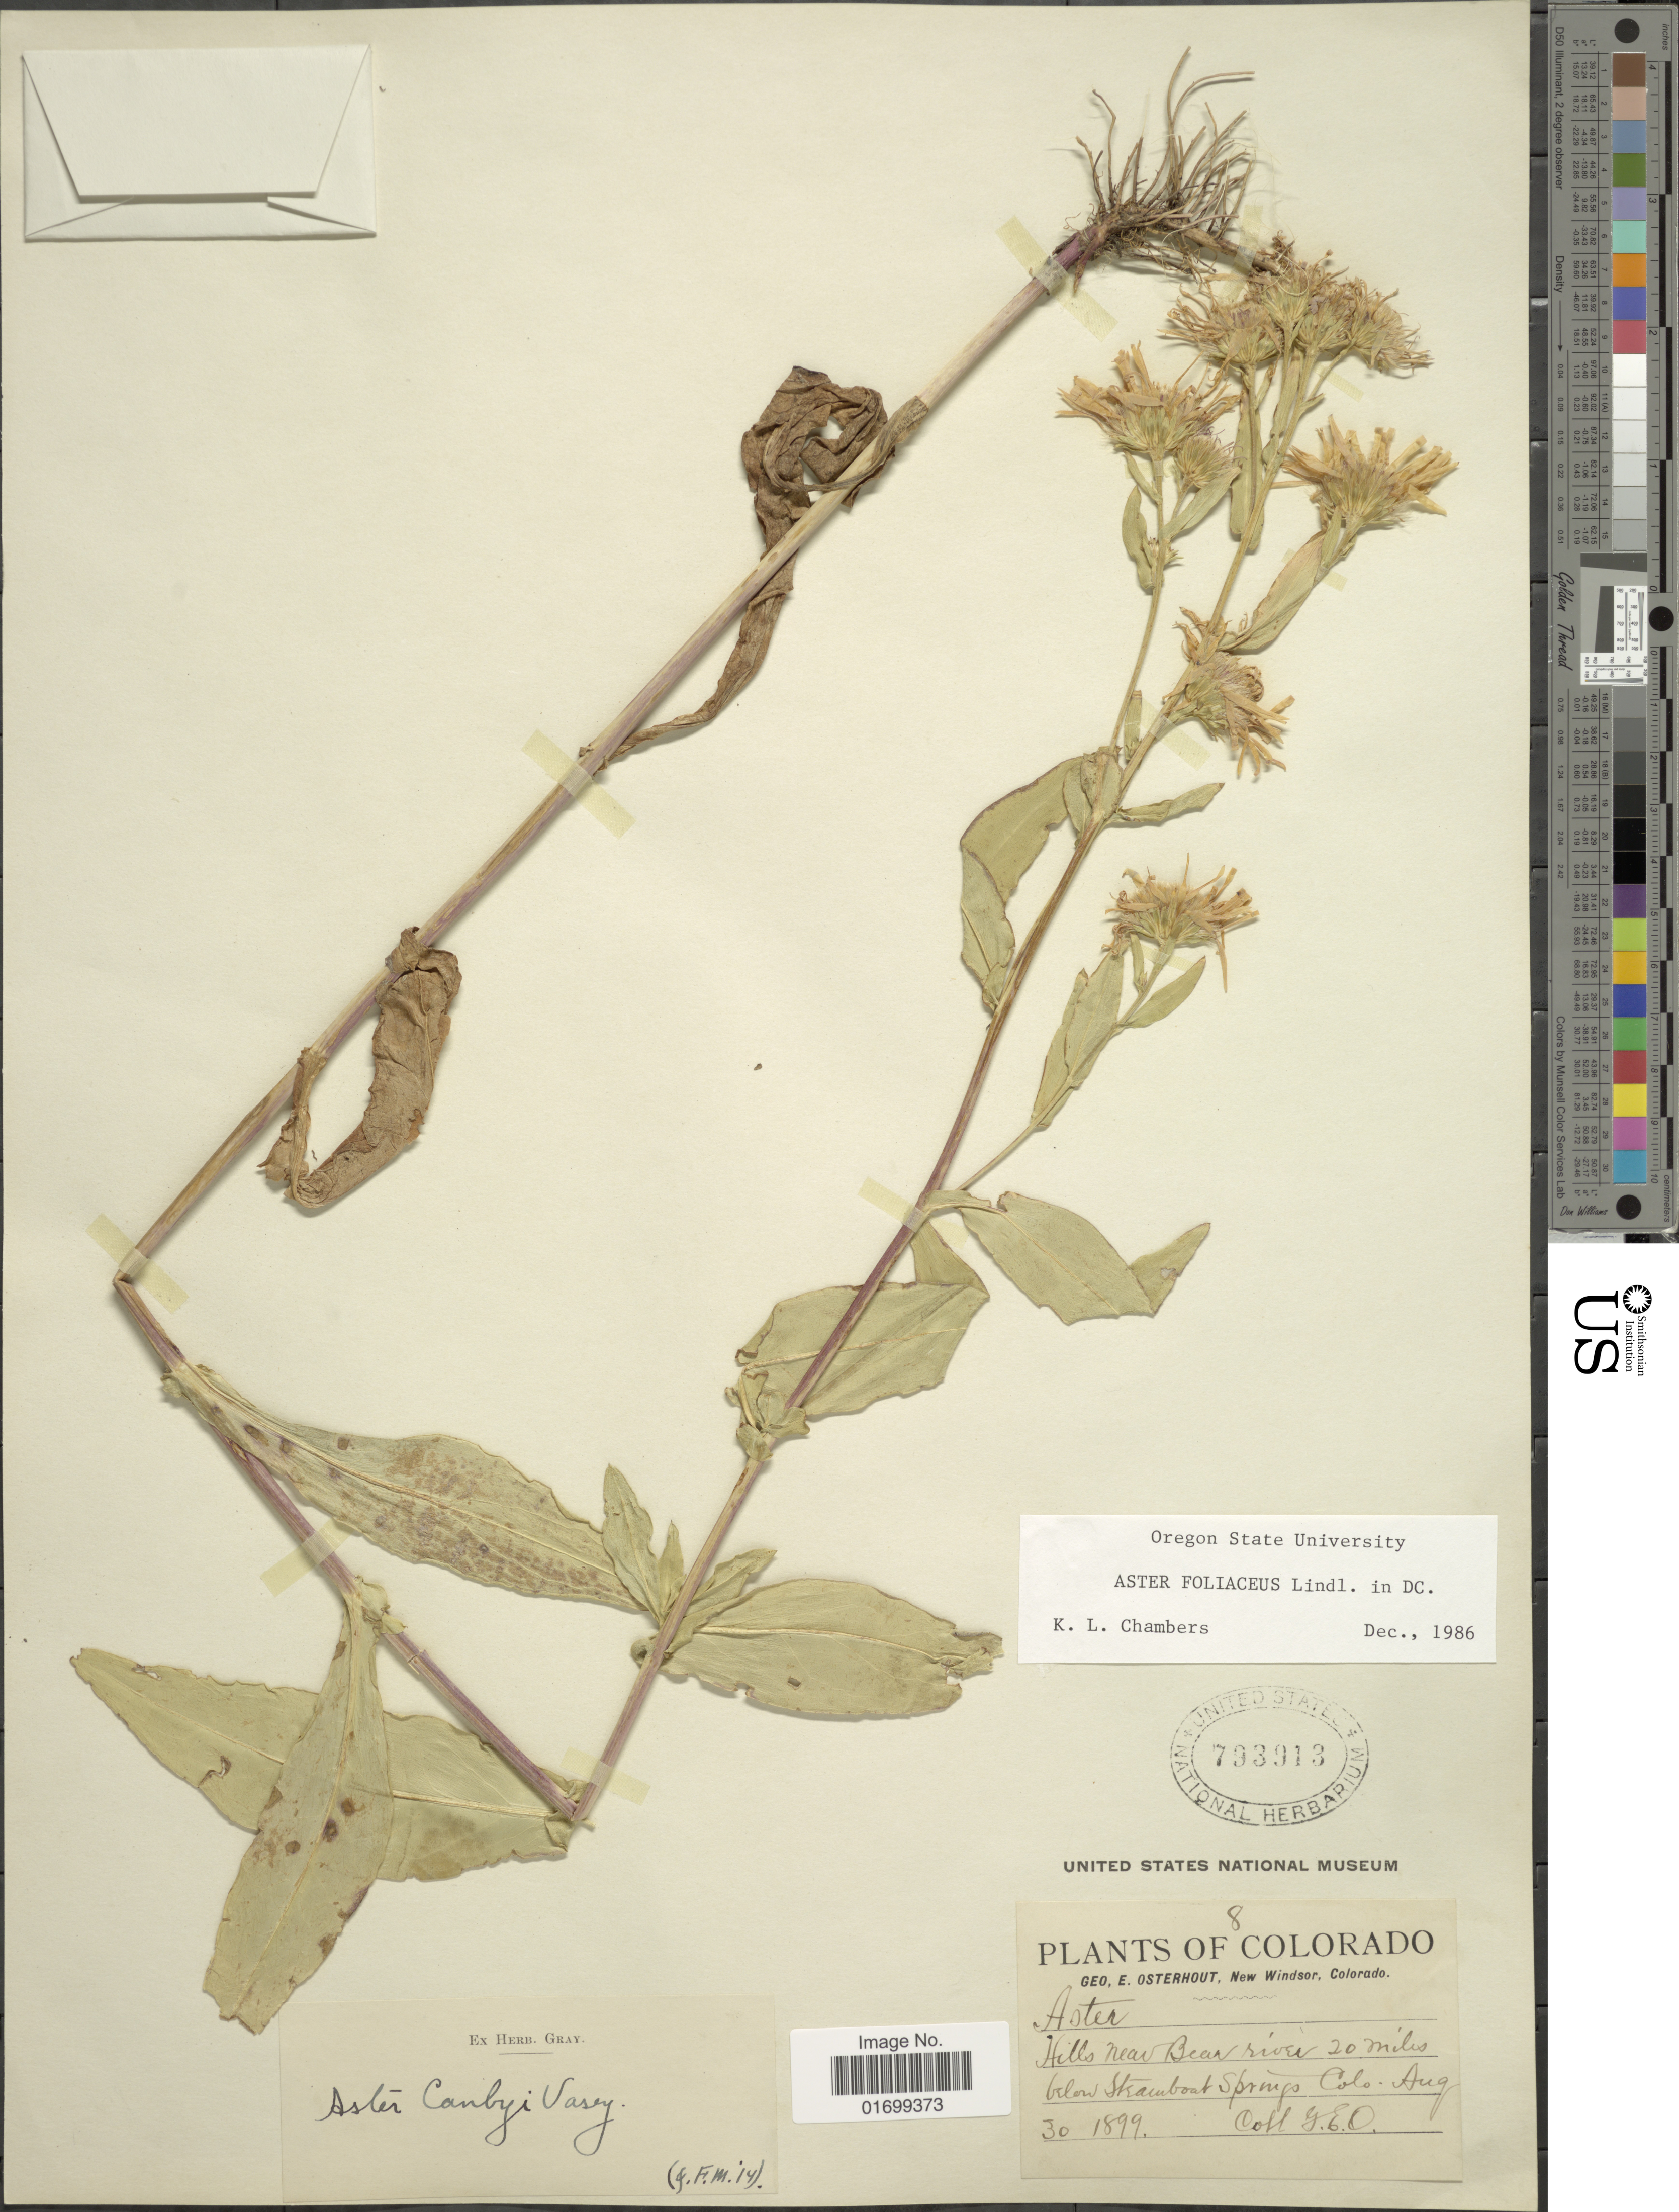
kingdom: Plantae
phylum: Tracheophyta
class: Magnoliopsida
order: Asterales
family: Asteraceae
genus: Symphyotrichum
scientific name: Symphyotrichum foliaceum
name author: (Lindl. ex DC.) G.L. Nesom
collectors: G. Osterhout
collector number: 8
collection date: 1899-08-30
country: United States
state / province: Colorado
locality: Hills near Bear river 20 miles below Skainboat Springs Colo.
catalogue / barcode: US 793913